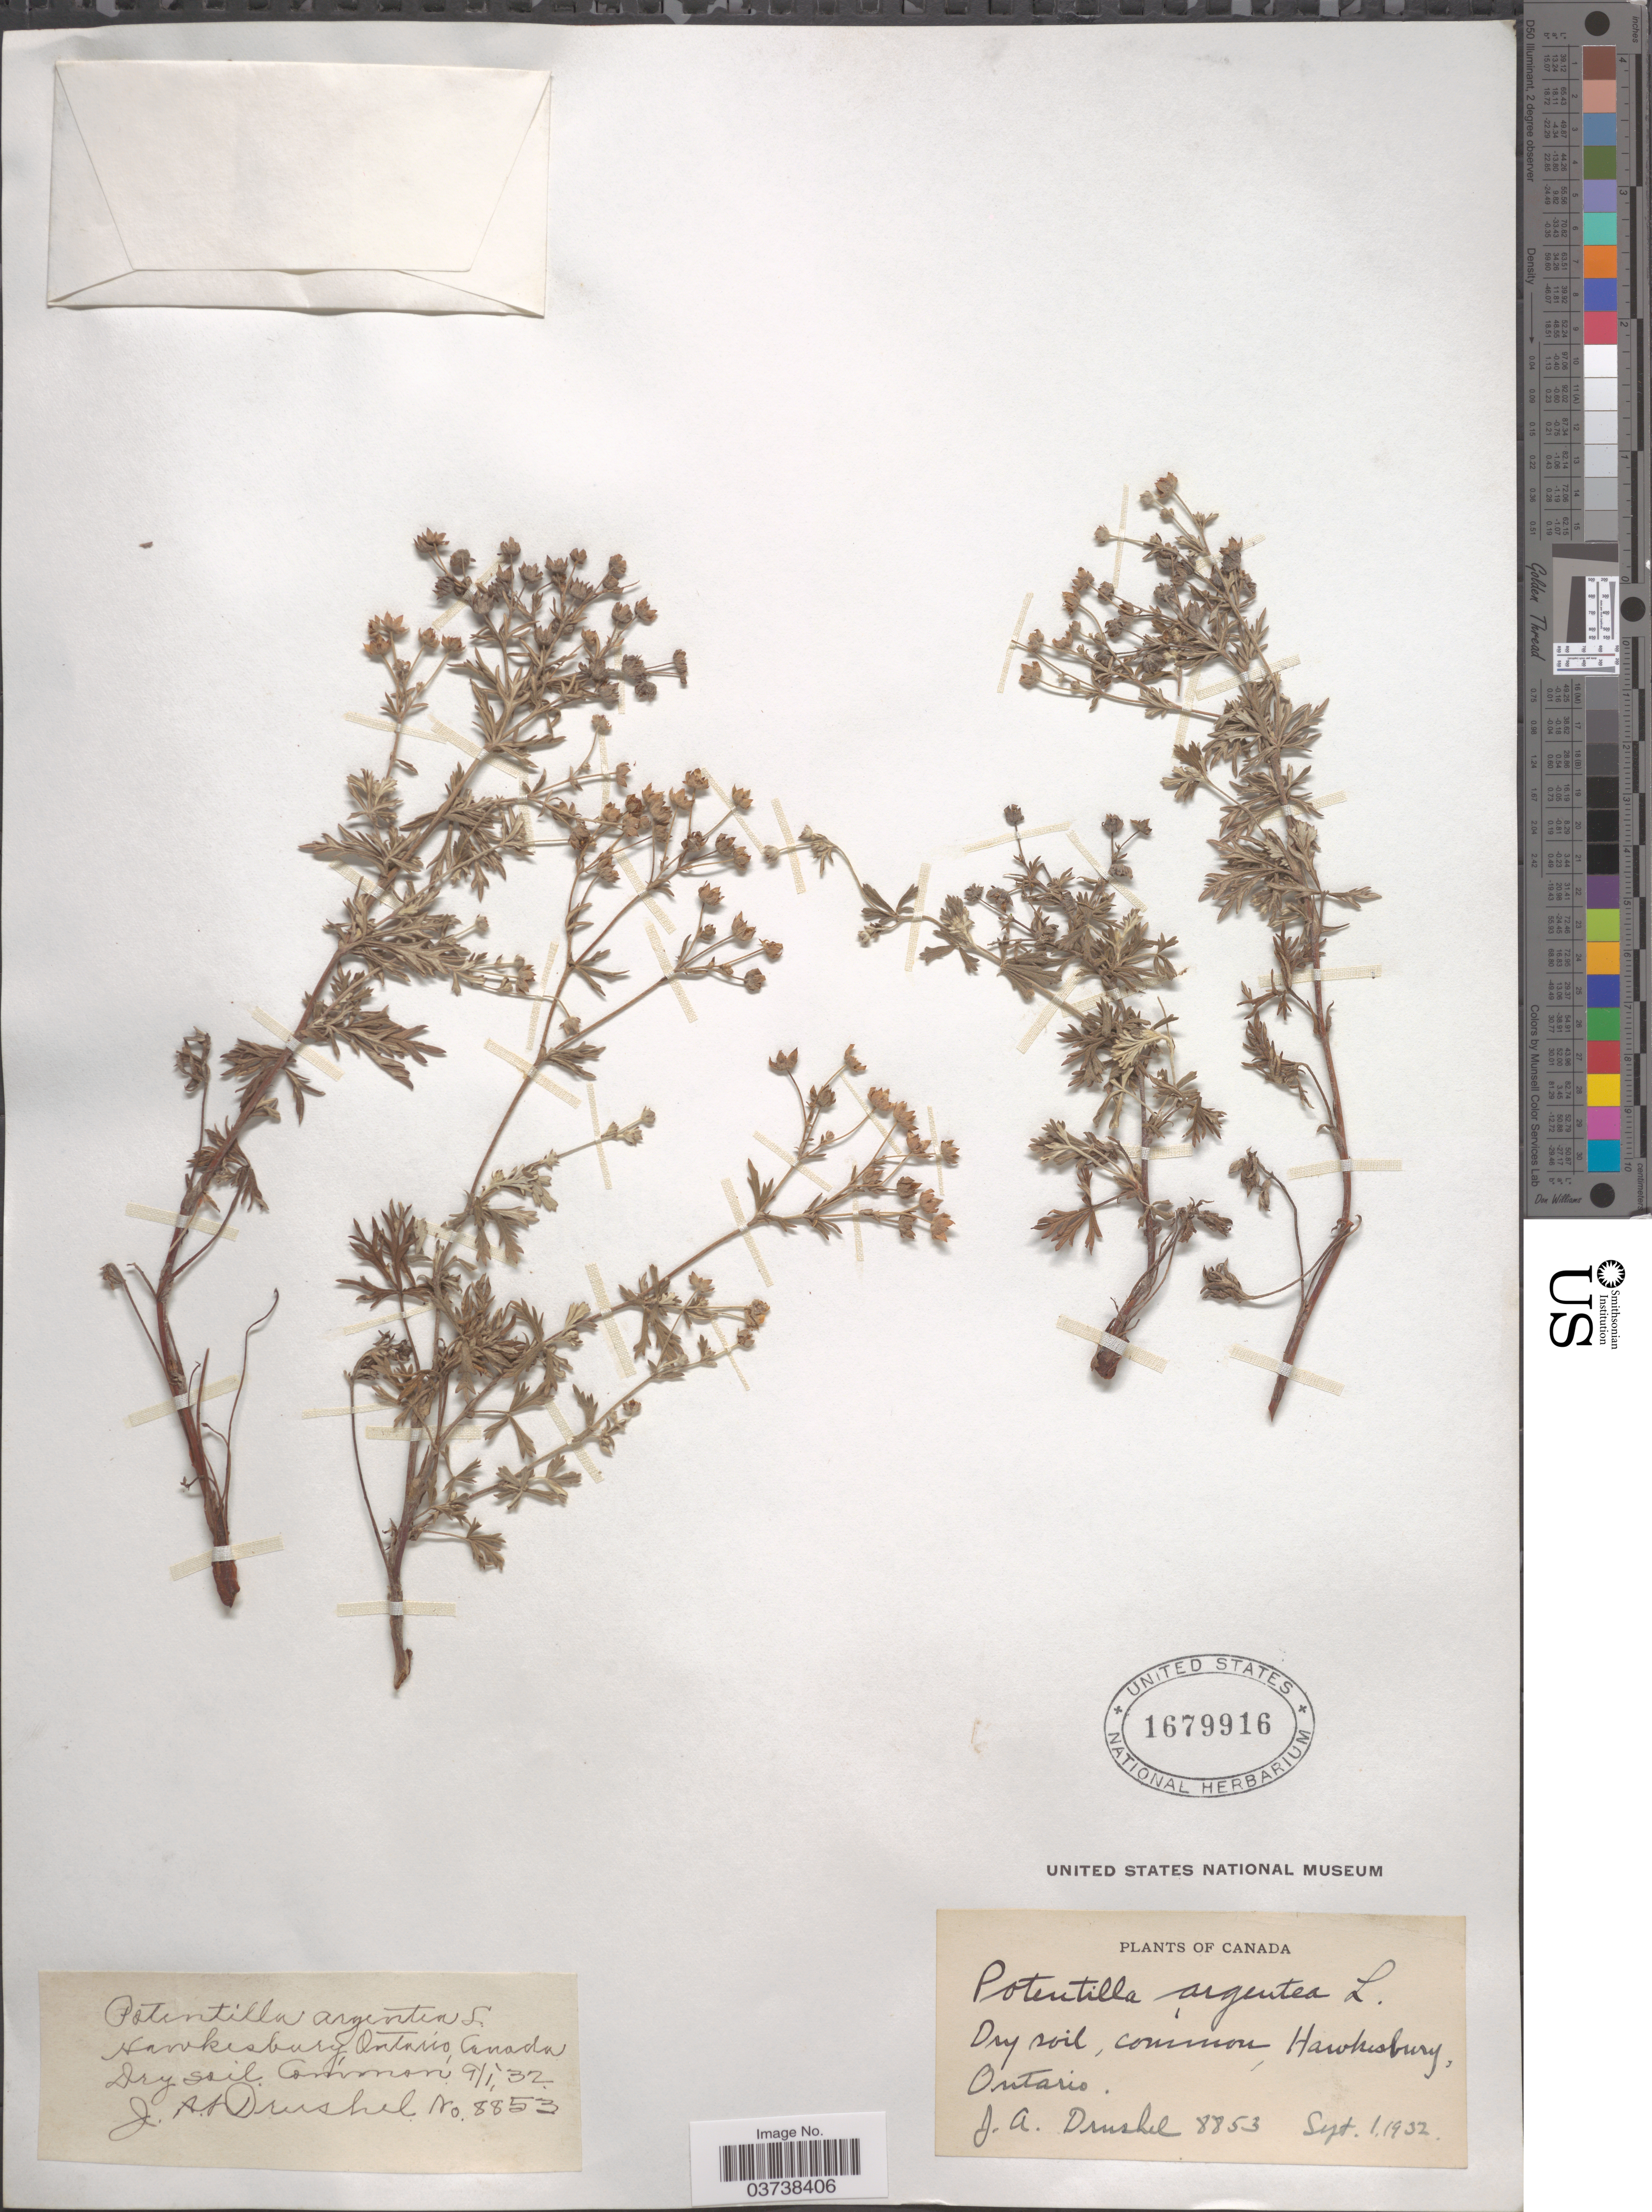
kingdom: Plantae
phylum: Tracheophyta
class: Magnoliopsida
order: Rosales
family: Rosaceae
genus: Potentilla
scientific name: Potentilla argentea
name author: L.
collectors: J. A. Drushel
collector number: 8853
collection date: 1932-09-01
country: Canada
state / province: Ontario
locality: Hawkesbury.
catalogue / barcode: US 1679916